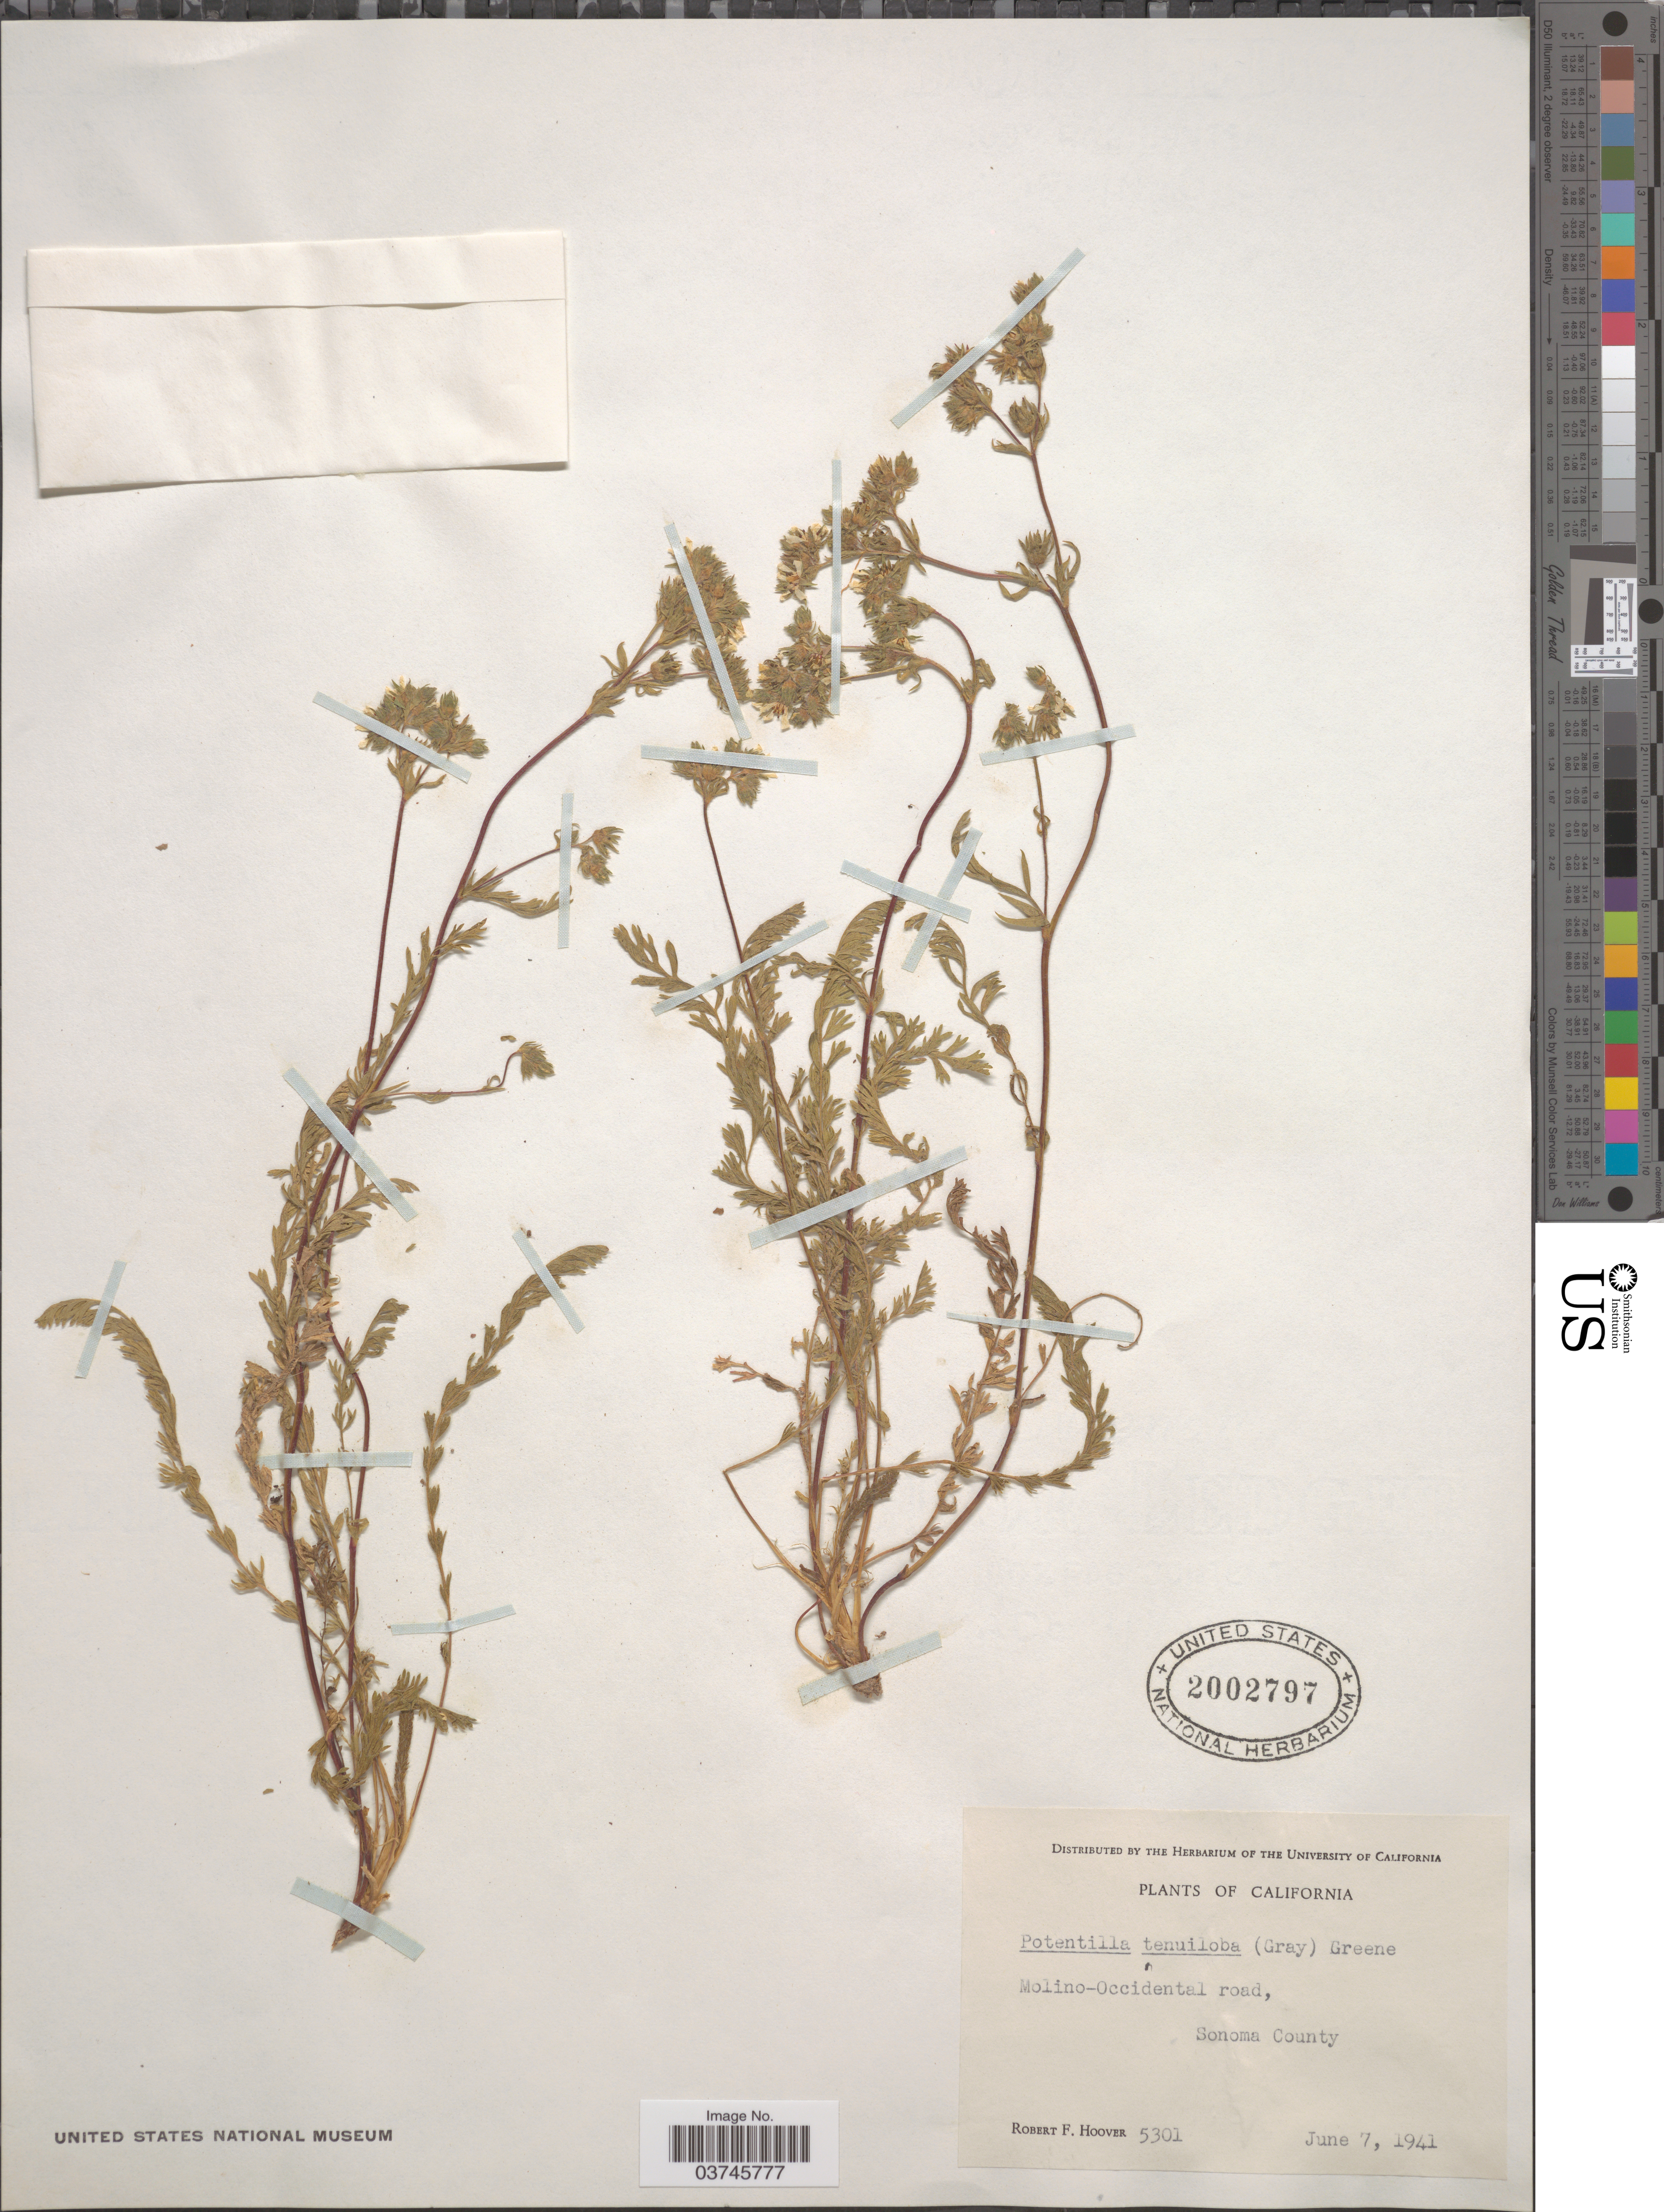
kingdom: Plantae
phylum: Tracheophyta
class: Magnoliopsida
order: Rosales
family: Rosaceae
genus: Potentilla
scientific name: Potentilla micheneri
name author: Greene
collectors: R. F. Hoover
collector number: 5301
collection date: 1941-06-07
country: United States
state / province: California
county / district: Sonoma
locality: Molino-Occidental road, Sonoma County.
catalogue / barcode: US 2002797